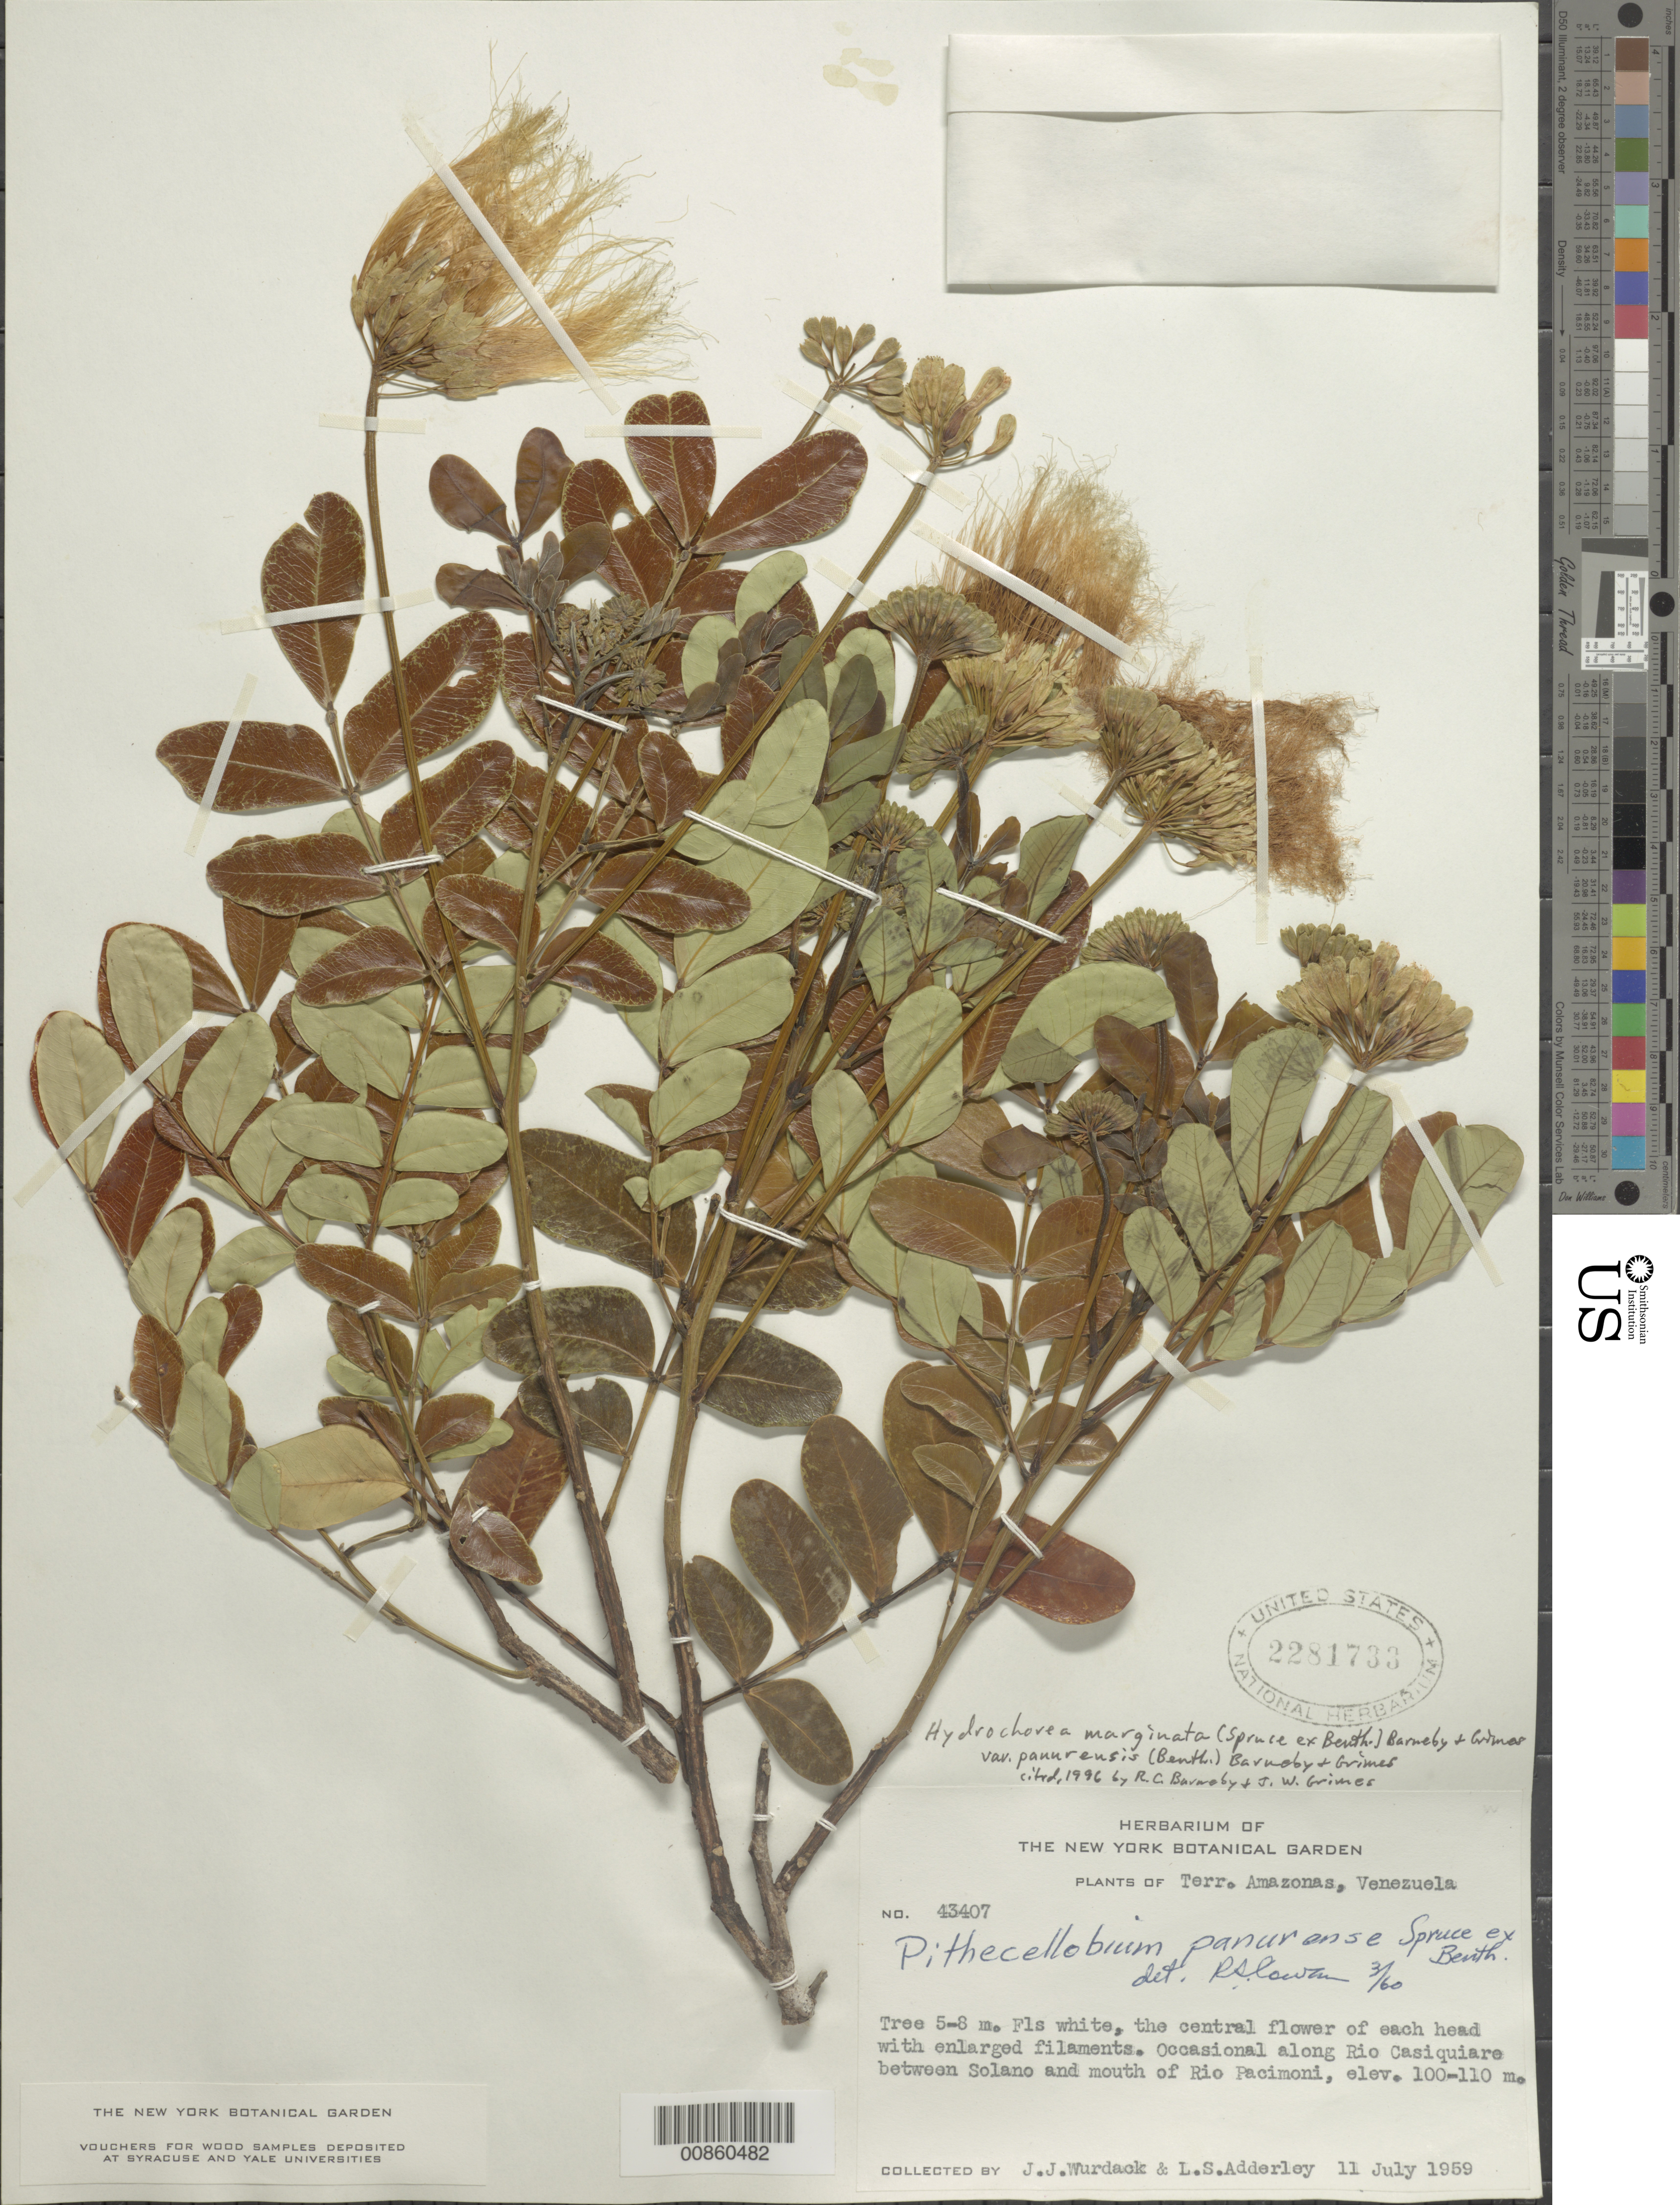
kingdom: Plantae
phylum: Tracheophyta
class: Magnoliopsida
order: Fabales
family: Fabaceae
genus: Hydrochorea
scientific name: Hydrochorea panurensis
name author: (Spruce ex Benth.) M.V.B. Soares et al.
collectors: J. J. Wurdack & L. S. Adderley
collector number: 43407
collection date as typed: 11-Jul-59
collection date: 1959-07-11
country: Venezuela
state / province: Amazonas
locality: Río Casiquiare, between Solano and mouth of Río Pacimoni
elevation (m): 100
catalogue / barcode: US 2281733